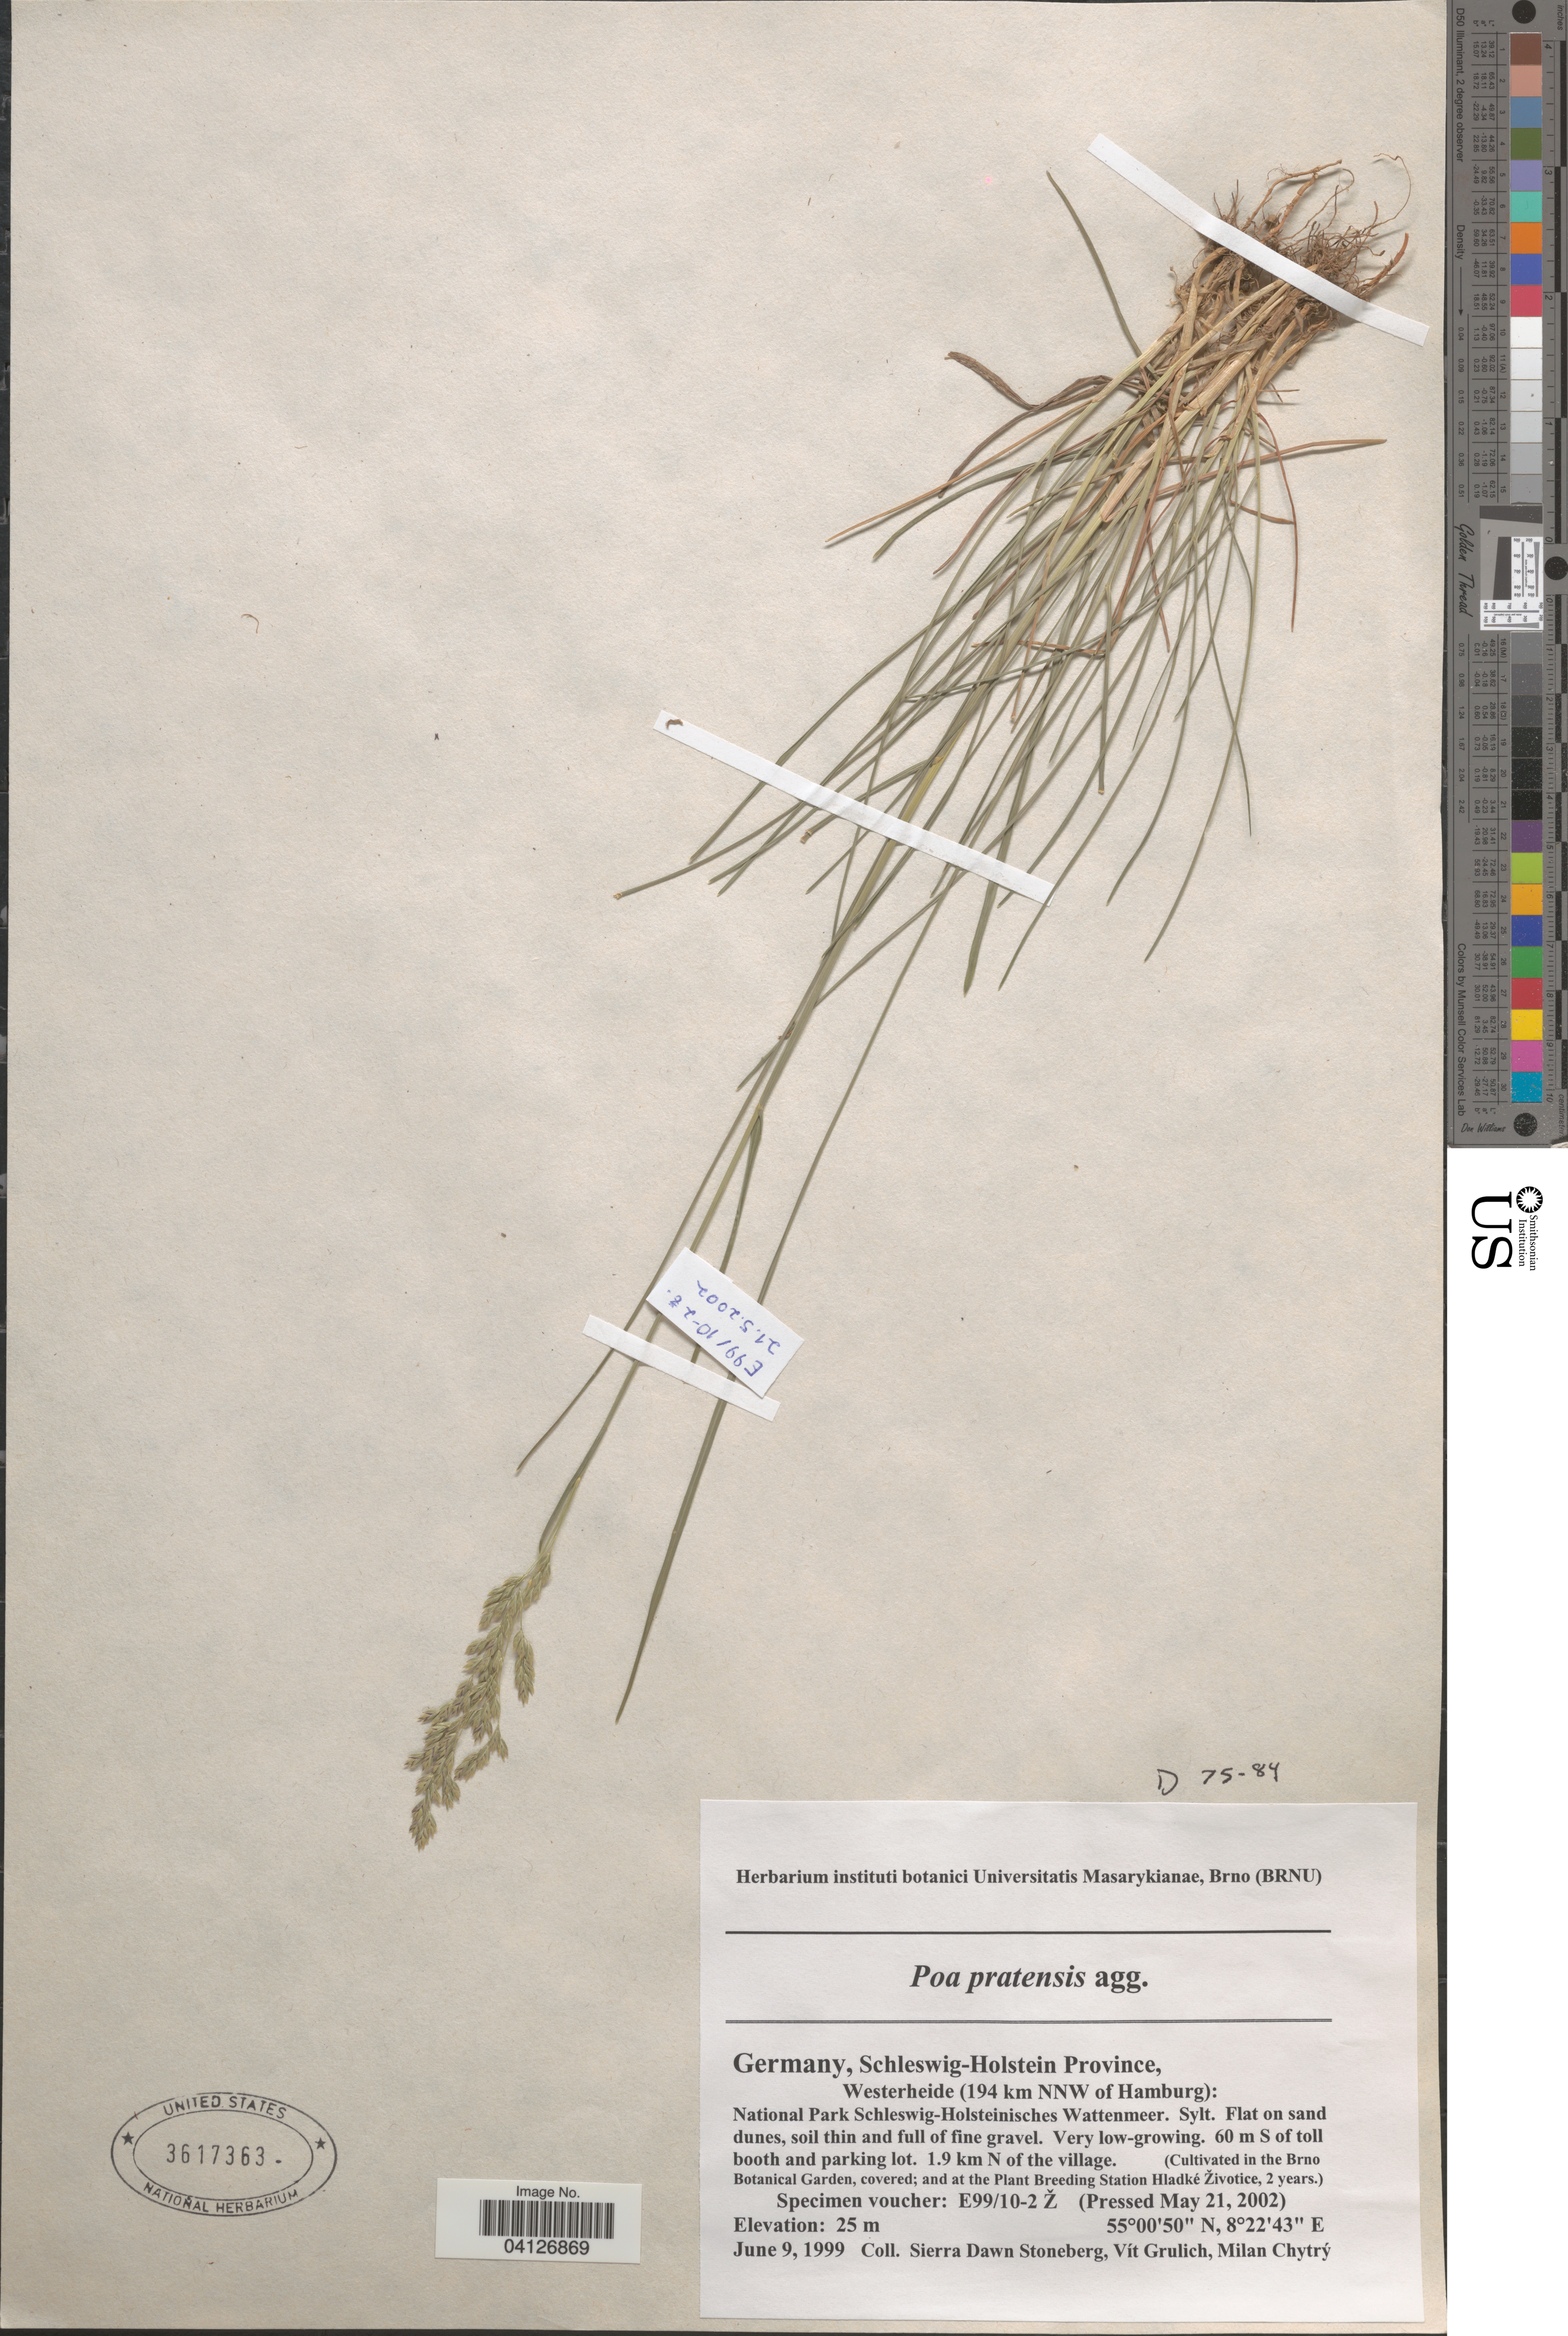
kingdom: Plantae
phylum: Tracheophyta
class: Liliopsida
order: Poales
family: Poaceae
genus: Poa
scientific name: Poa pratensis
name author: L.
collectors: Ex herb. instituti botanici Universitatis Masarykianae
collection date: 2002-05-21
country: Czechia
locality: In the Brno Botanical Garden, covered; and at the Plant Breeding Station Hladké Životice, 2 years.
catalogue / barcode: US 3617363